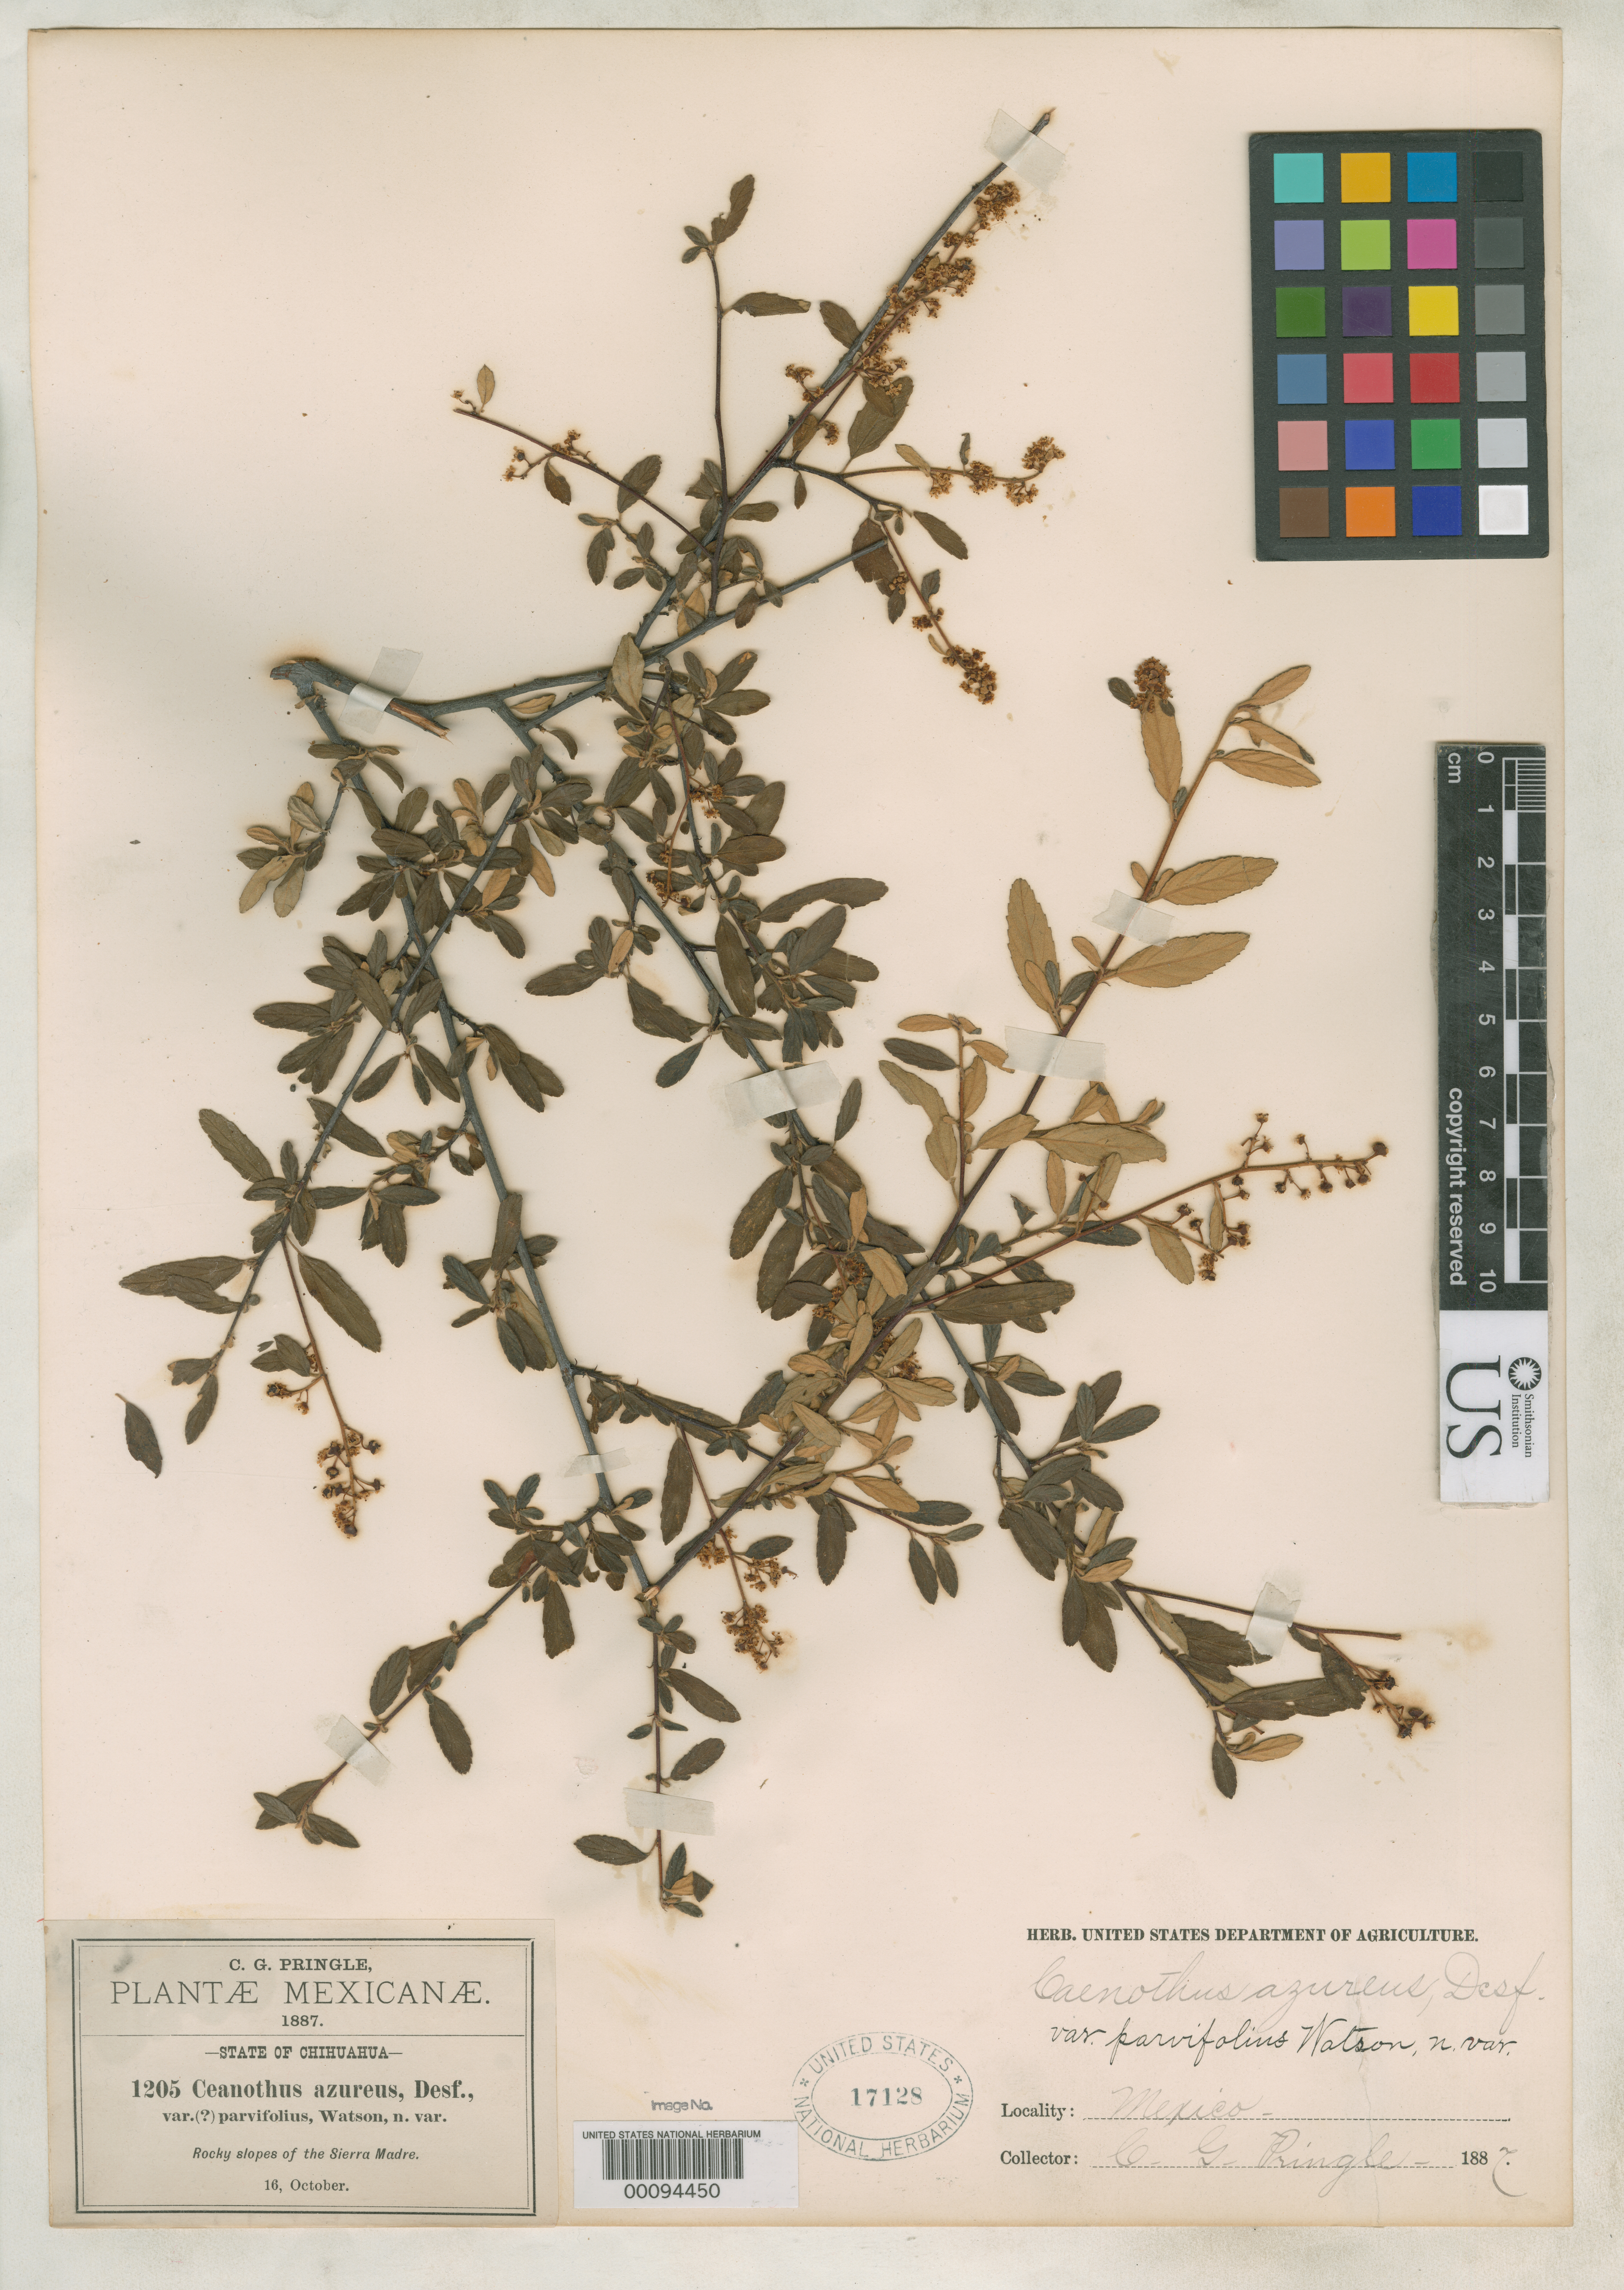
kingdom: Plantae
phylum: Tracheophyta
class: Magnoliopsida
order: Rosales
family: Rhamnaceae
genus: Ceanothus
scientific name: Ceanothus azureus var. parvifolius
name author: S. Watson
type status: Type Collection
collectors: C. G. Pringle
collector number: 1205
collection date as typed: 16 Oct 1887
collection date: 1887-10-16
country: Mexico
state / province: Chihuahua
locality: Slopes of Sierra Madre.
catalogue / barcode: US 17128